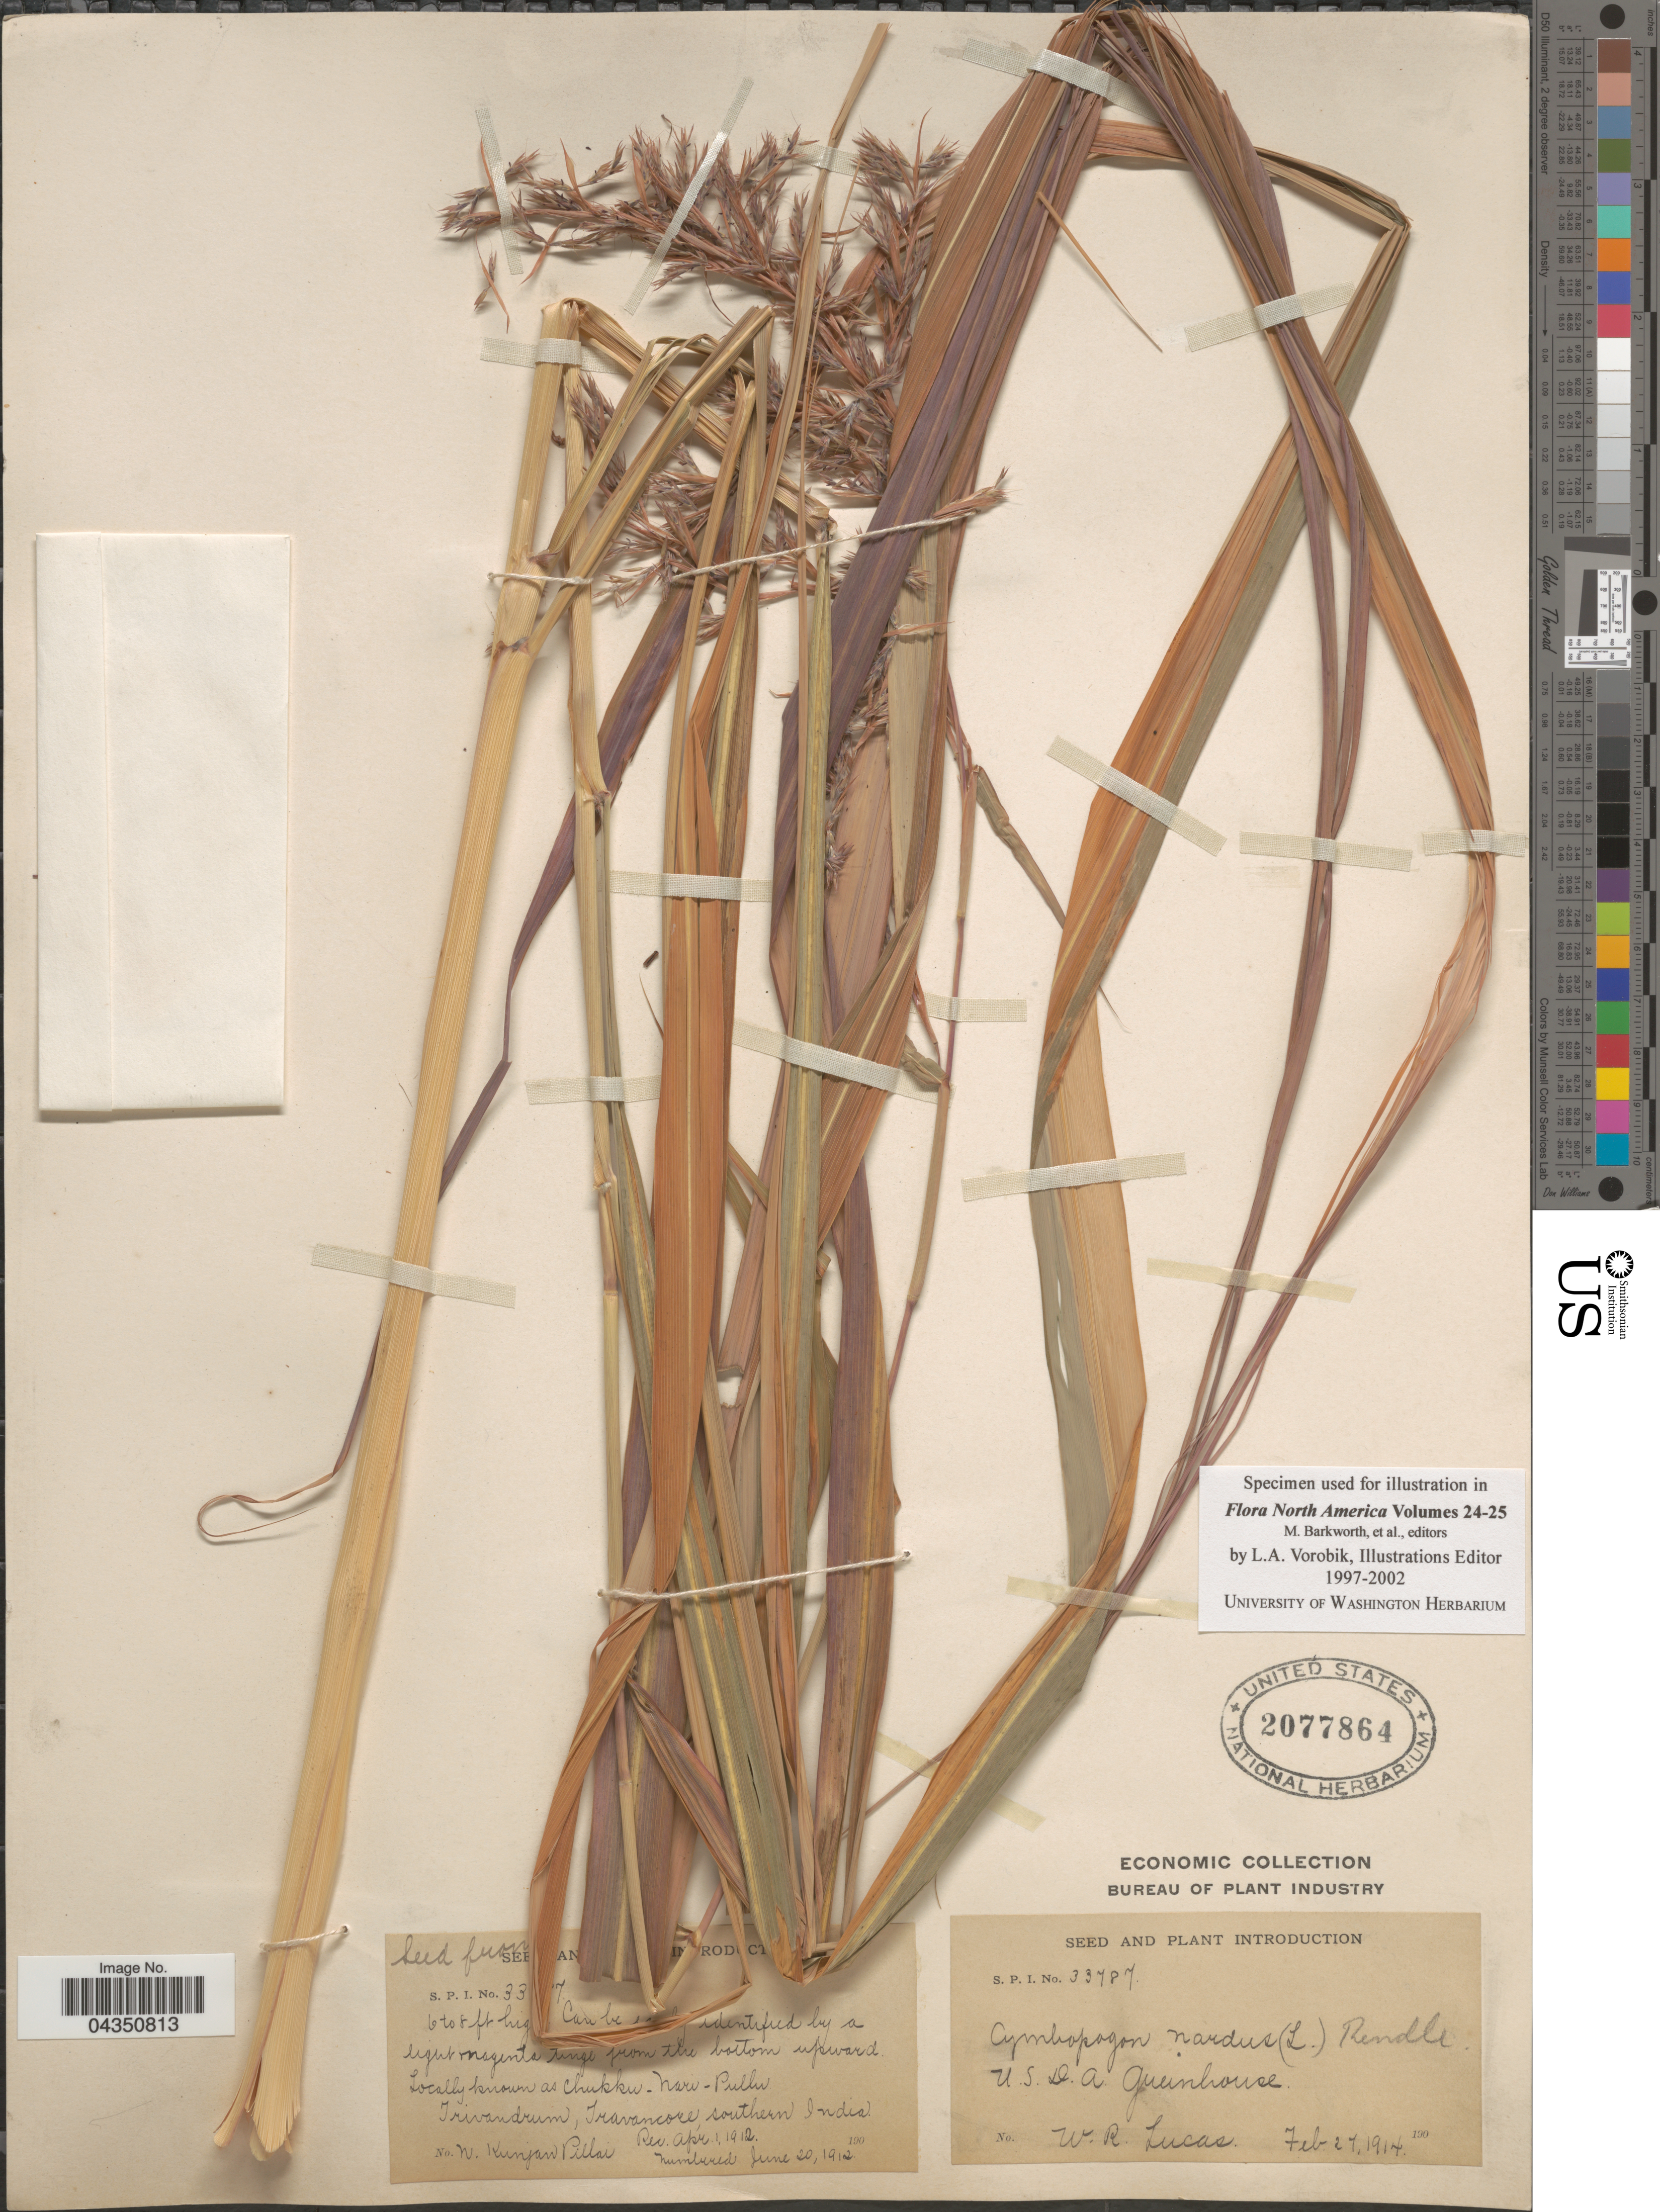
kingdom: Plantae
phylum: Tracheophyta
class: Liliopsida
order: Poales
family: Poaceae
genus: Cymbopogon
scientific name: Cymbopogon nardus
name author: (L.) Rendle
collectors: N. Pillai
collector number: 33787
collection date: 1912-06-20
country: India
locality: Trivandrum, Travancore, southern India.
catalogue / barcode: US 2077864